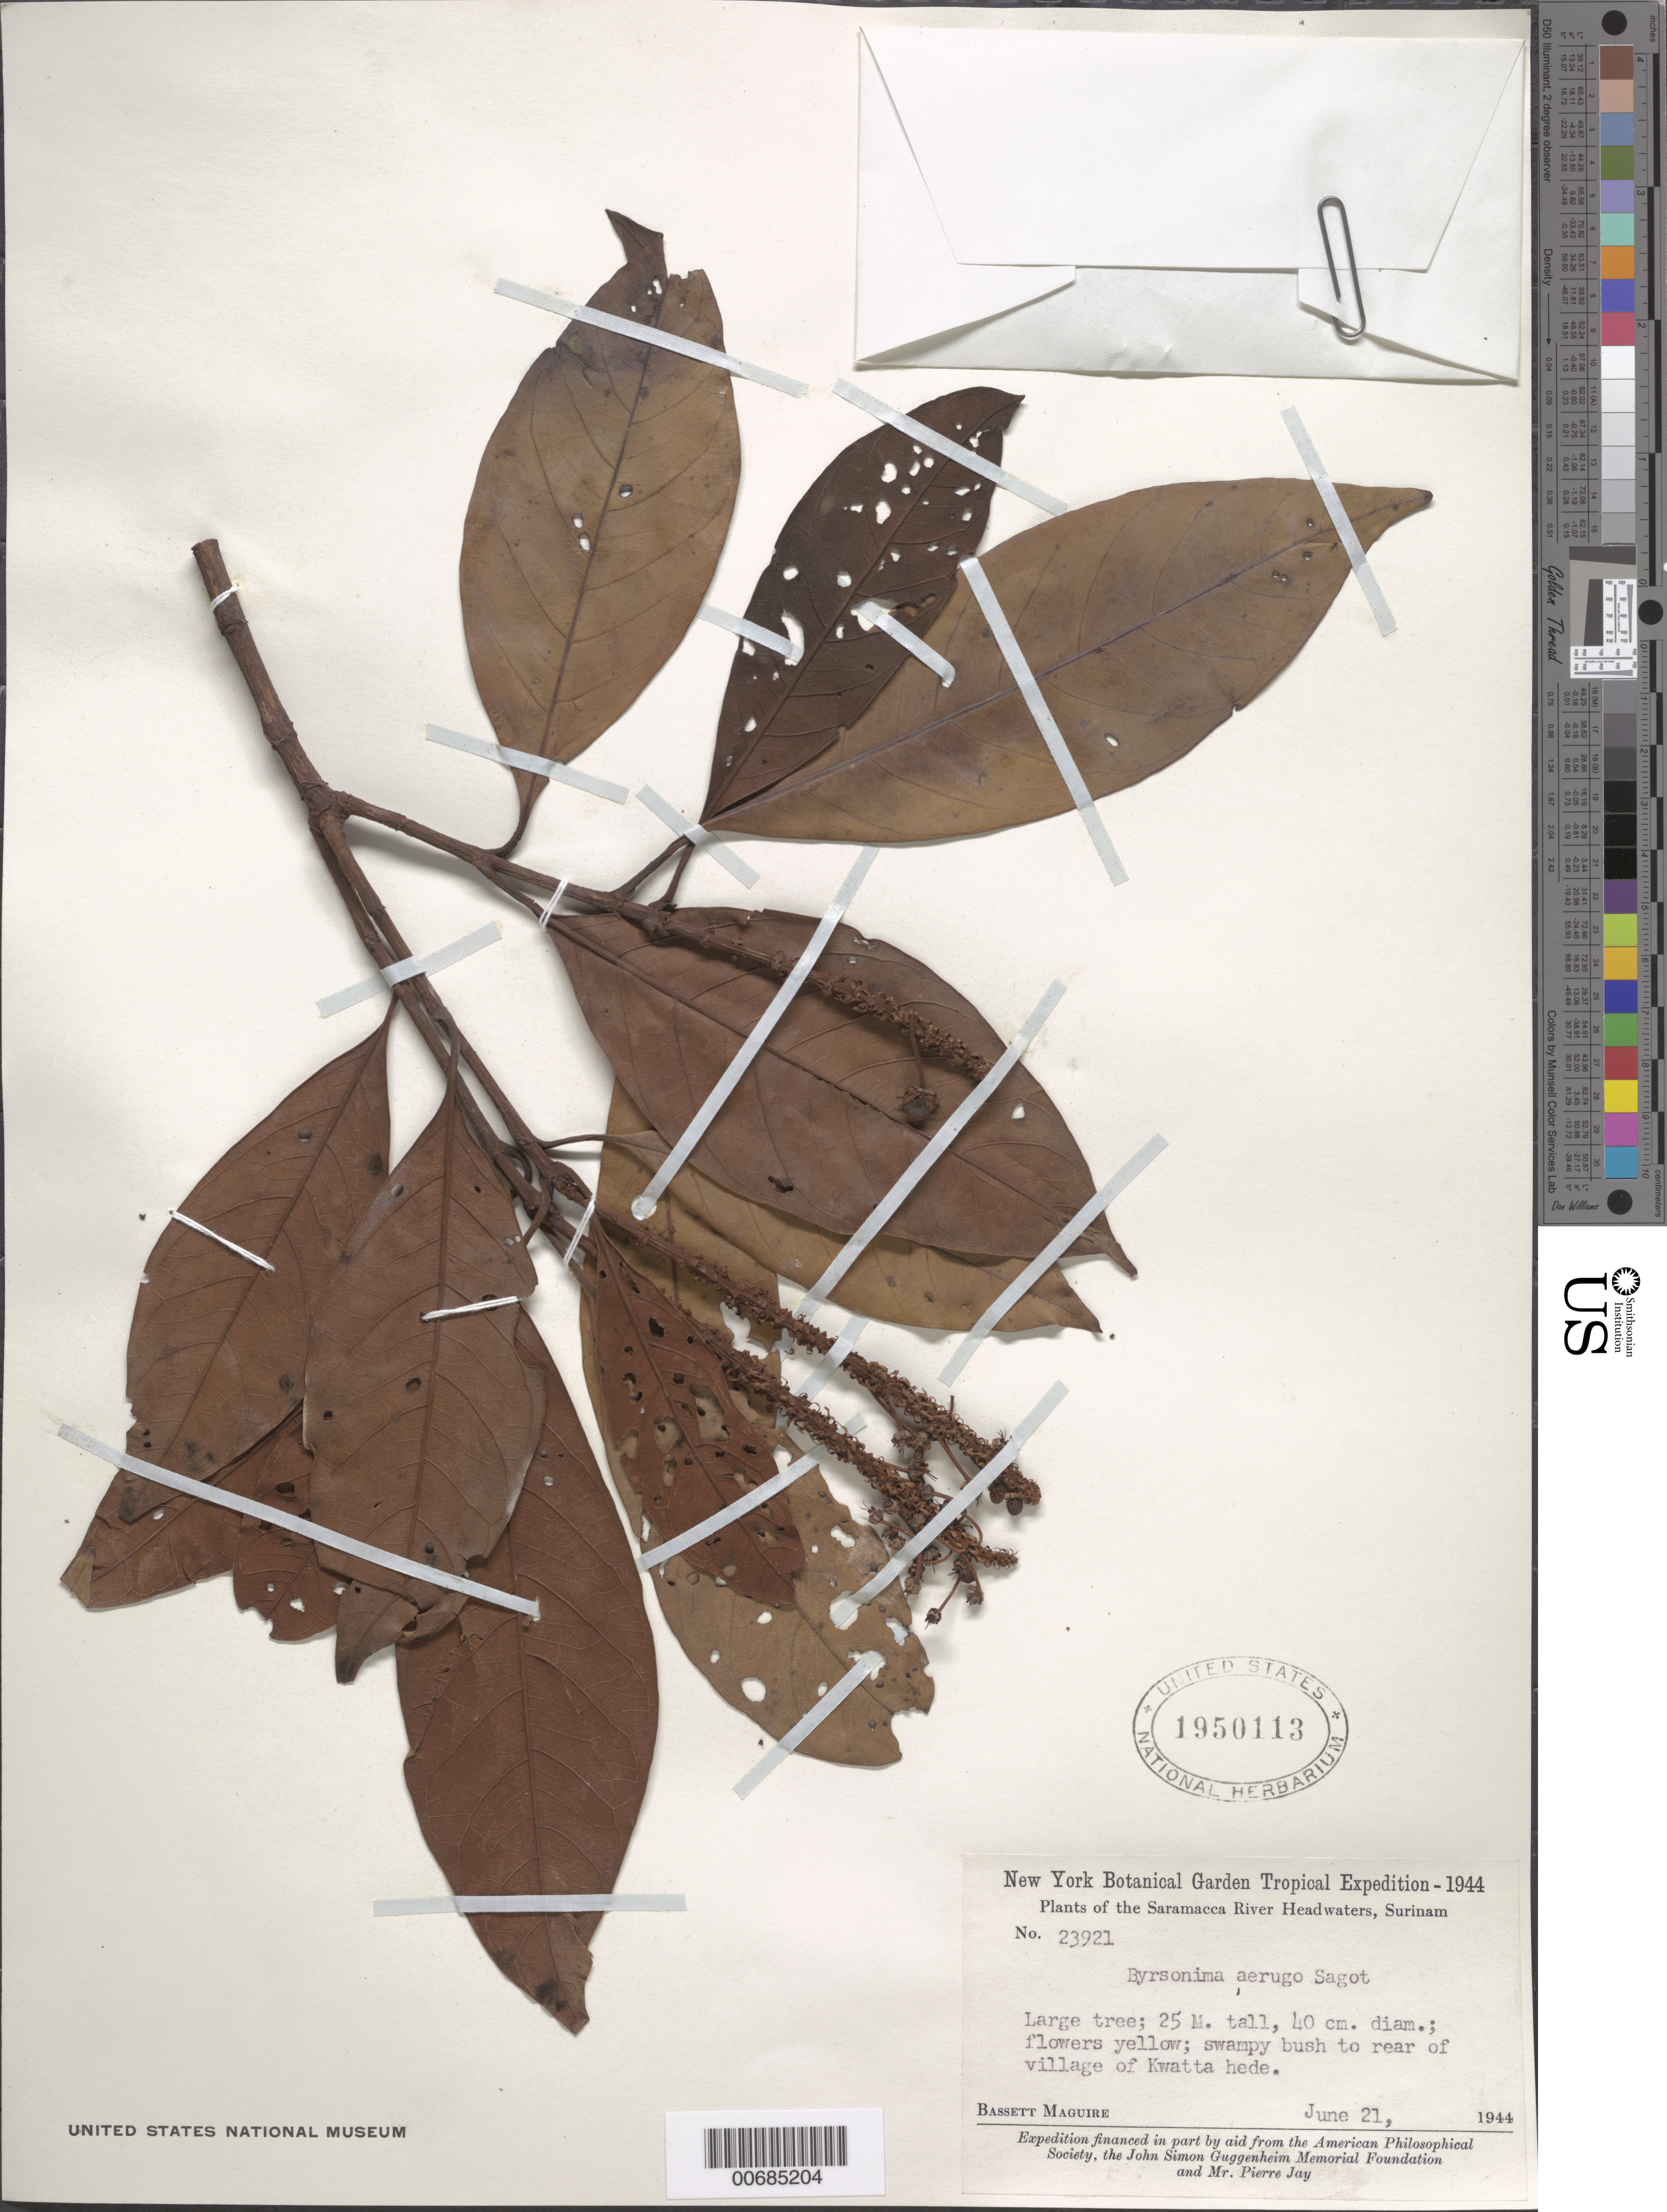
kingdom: Plantae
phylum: Tracheophyta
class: Magnoliopsida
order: Malpighiales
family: Malpighiaceae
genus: Byrsonima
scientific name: Byrsonima aerugo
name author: Sagot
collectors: B. Maguire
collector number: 23921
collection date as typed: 21-Jun-44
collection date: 1944-06-21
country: Suriname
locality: Saramacca River, rear of Kwatta hede village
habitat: Swampy bush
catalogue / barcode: US 1950113